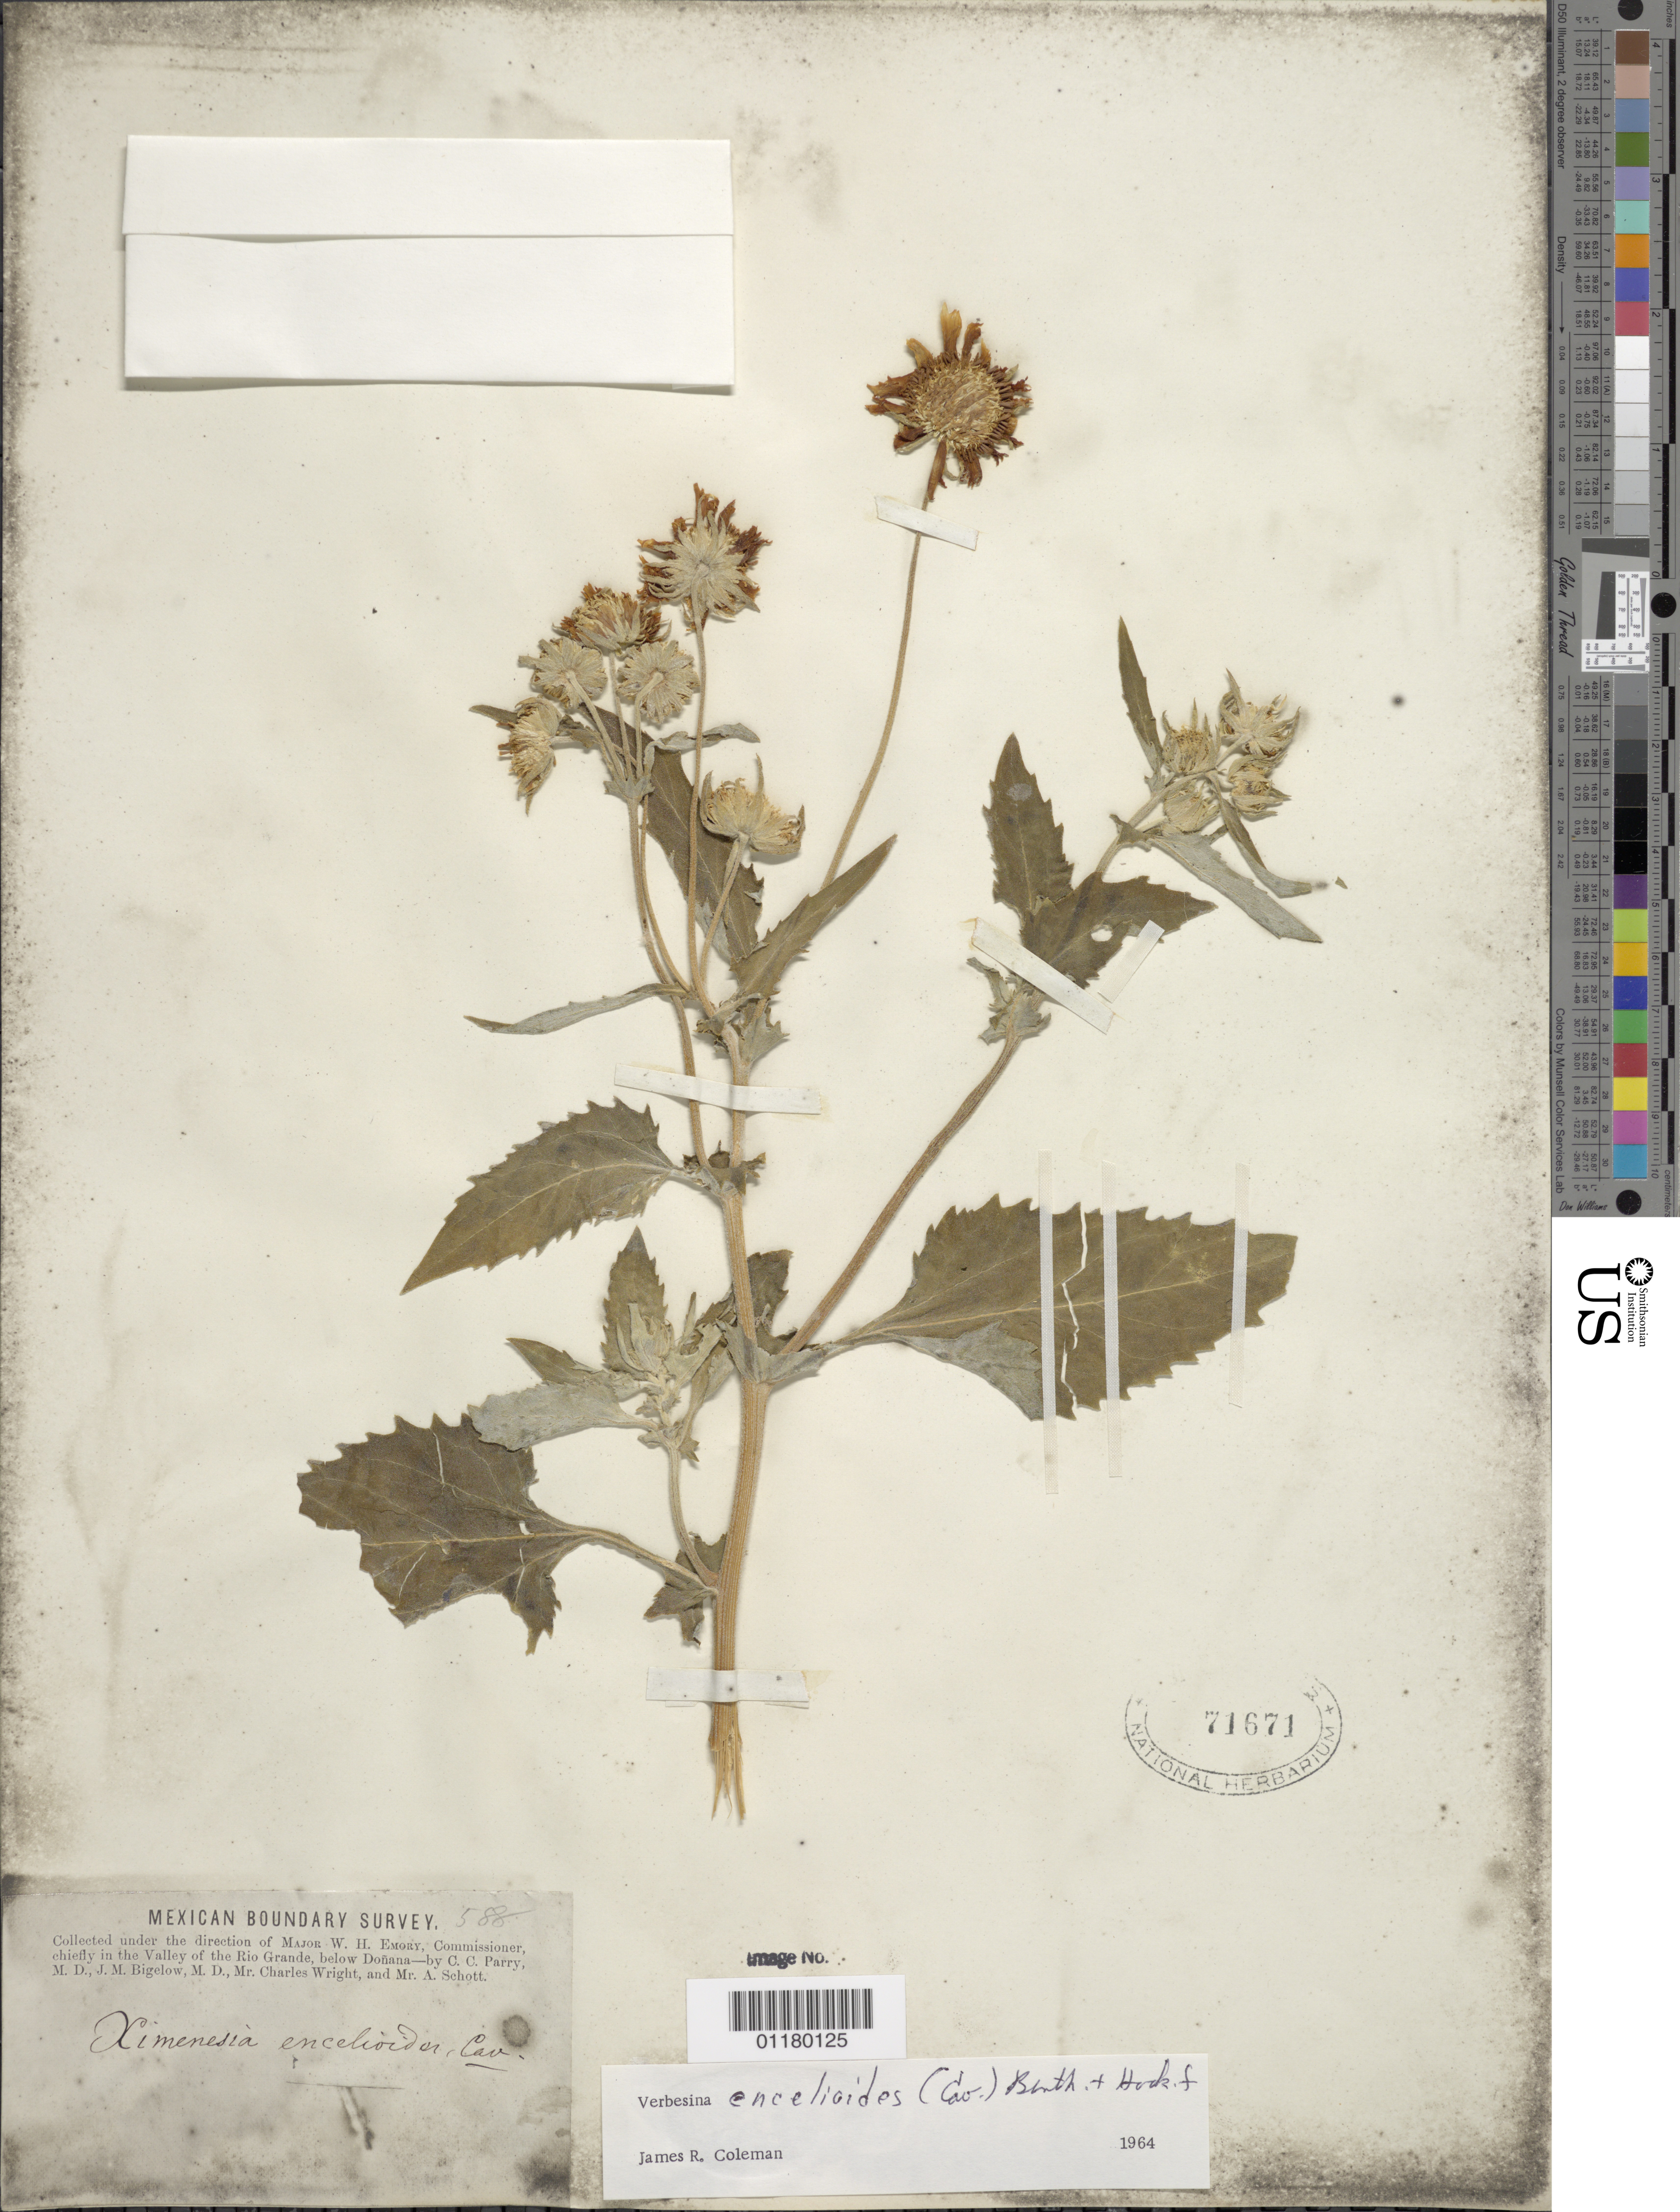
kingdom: Plantae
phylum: Tracheophyta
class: Magnoliopsida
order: Asterales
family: Asteraceae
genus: Verbesina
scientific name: Verbesina encelioides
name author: (Cav.) Benth. & Hook. ex A. Gray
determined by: Coleman, J. R.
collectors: C. C. Parry, J. M. Bigelow, C. Wright & A. C. V. Schott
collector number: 588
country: United States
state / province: New Mexico / Texas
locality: Valley of the Rio Grande, below Doñana.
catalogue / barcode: US 71671